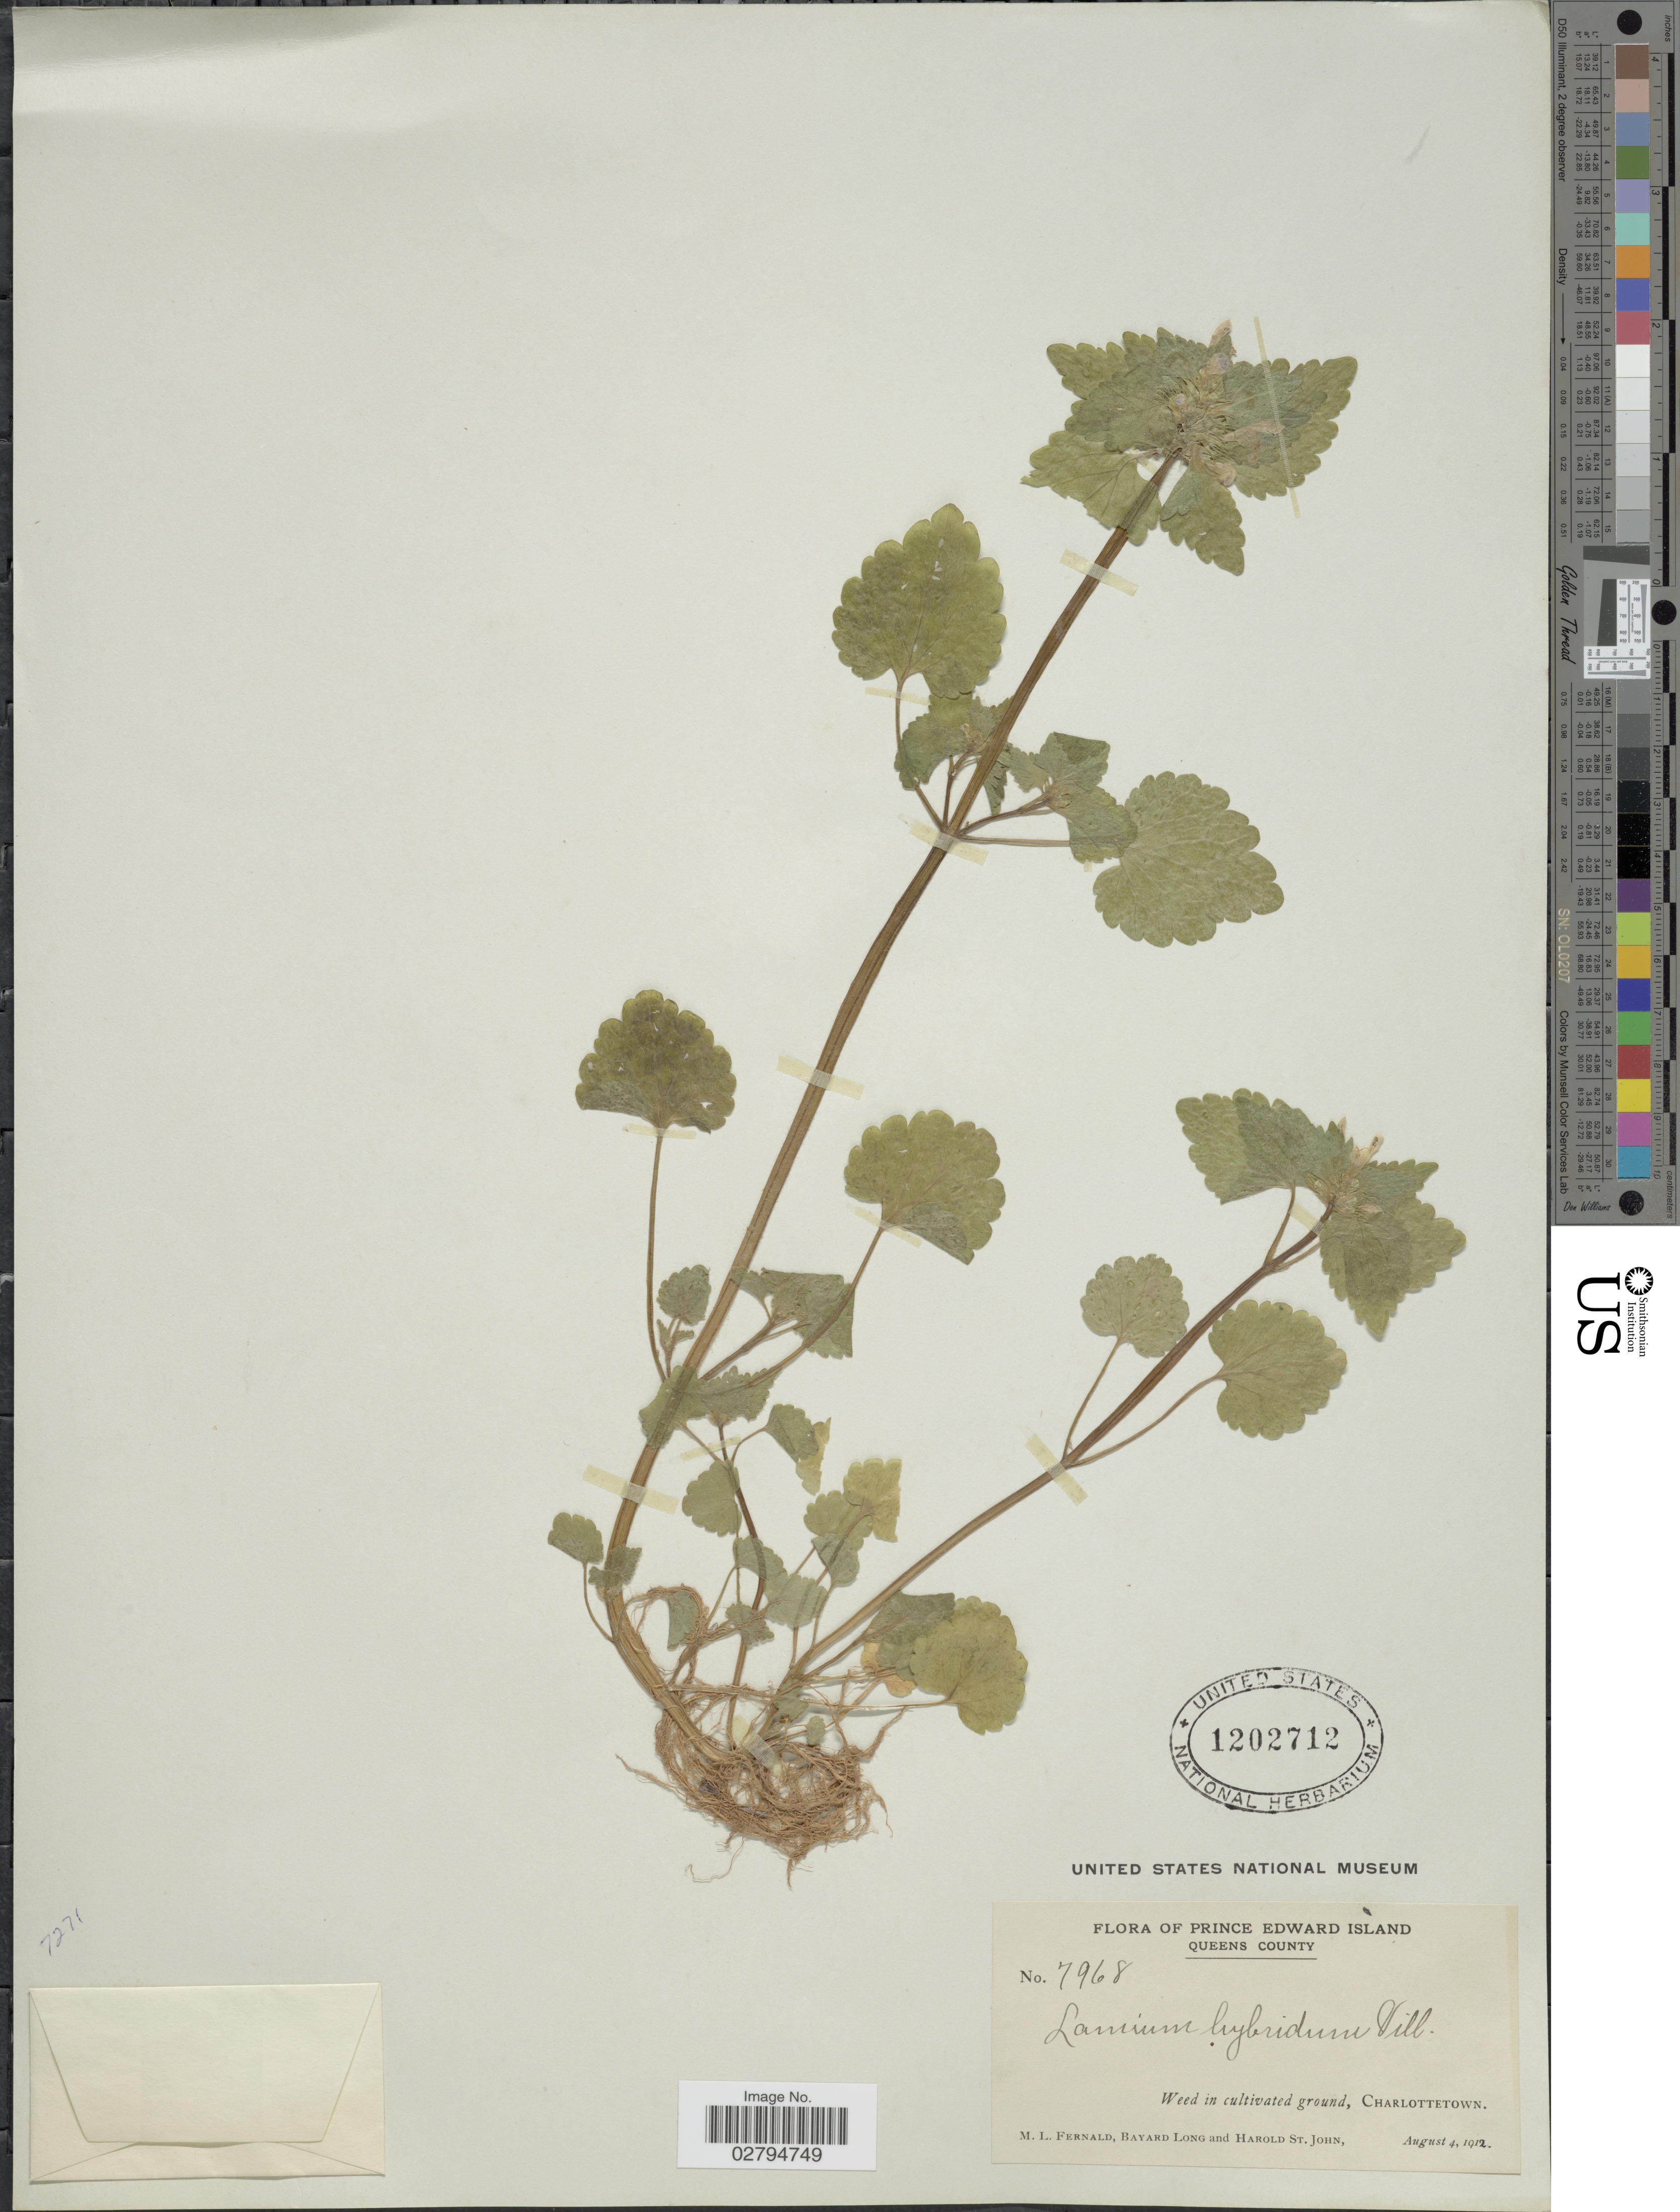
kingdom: Plantae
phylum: Tracheophyta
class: Magnoliopsida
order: Lamiales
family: Lamiaceae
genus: Lamium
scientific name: Lamium purpureum var. hybridum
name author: (Vill.) Vill.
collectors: M. L. Fernald, B. Long & H. St. John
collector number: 7968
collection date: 1912-08-04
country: Canada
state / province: Prince Edward Island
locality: Queens County. Weed in cultivated ground, Charlottetown.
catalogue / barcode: US 1202712